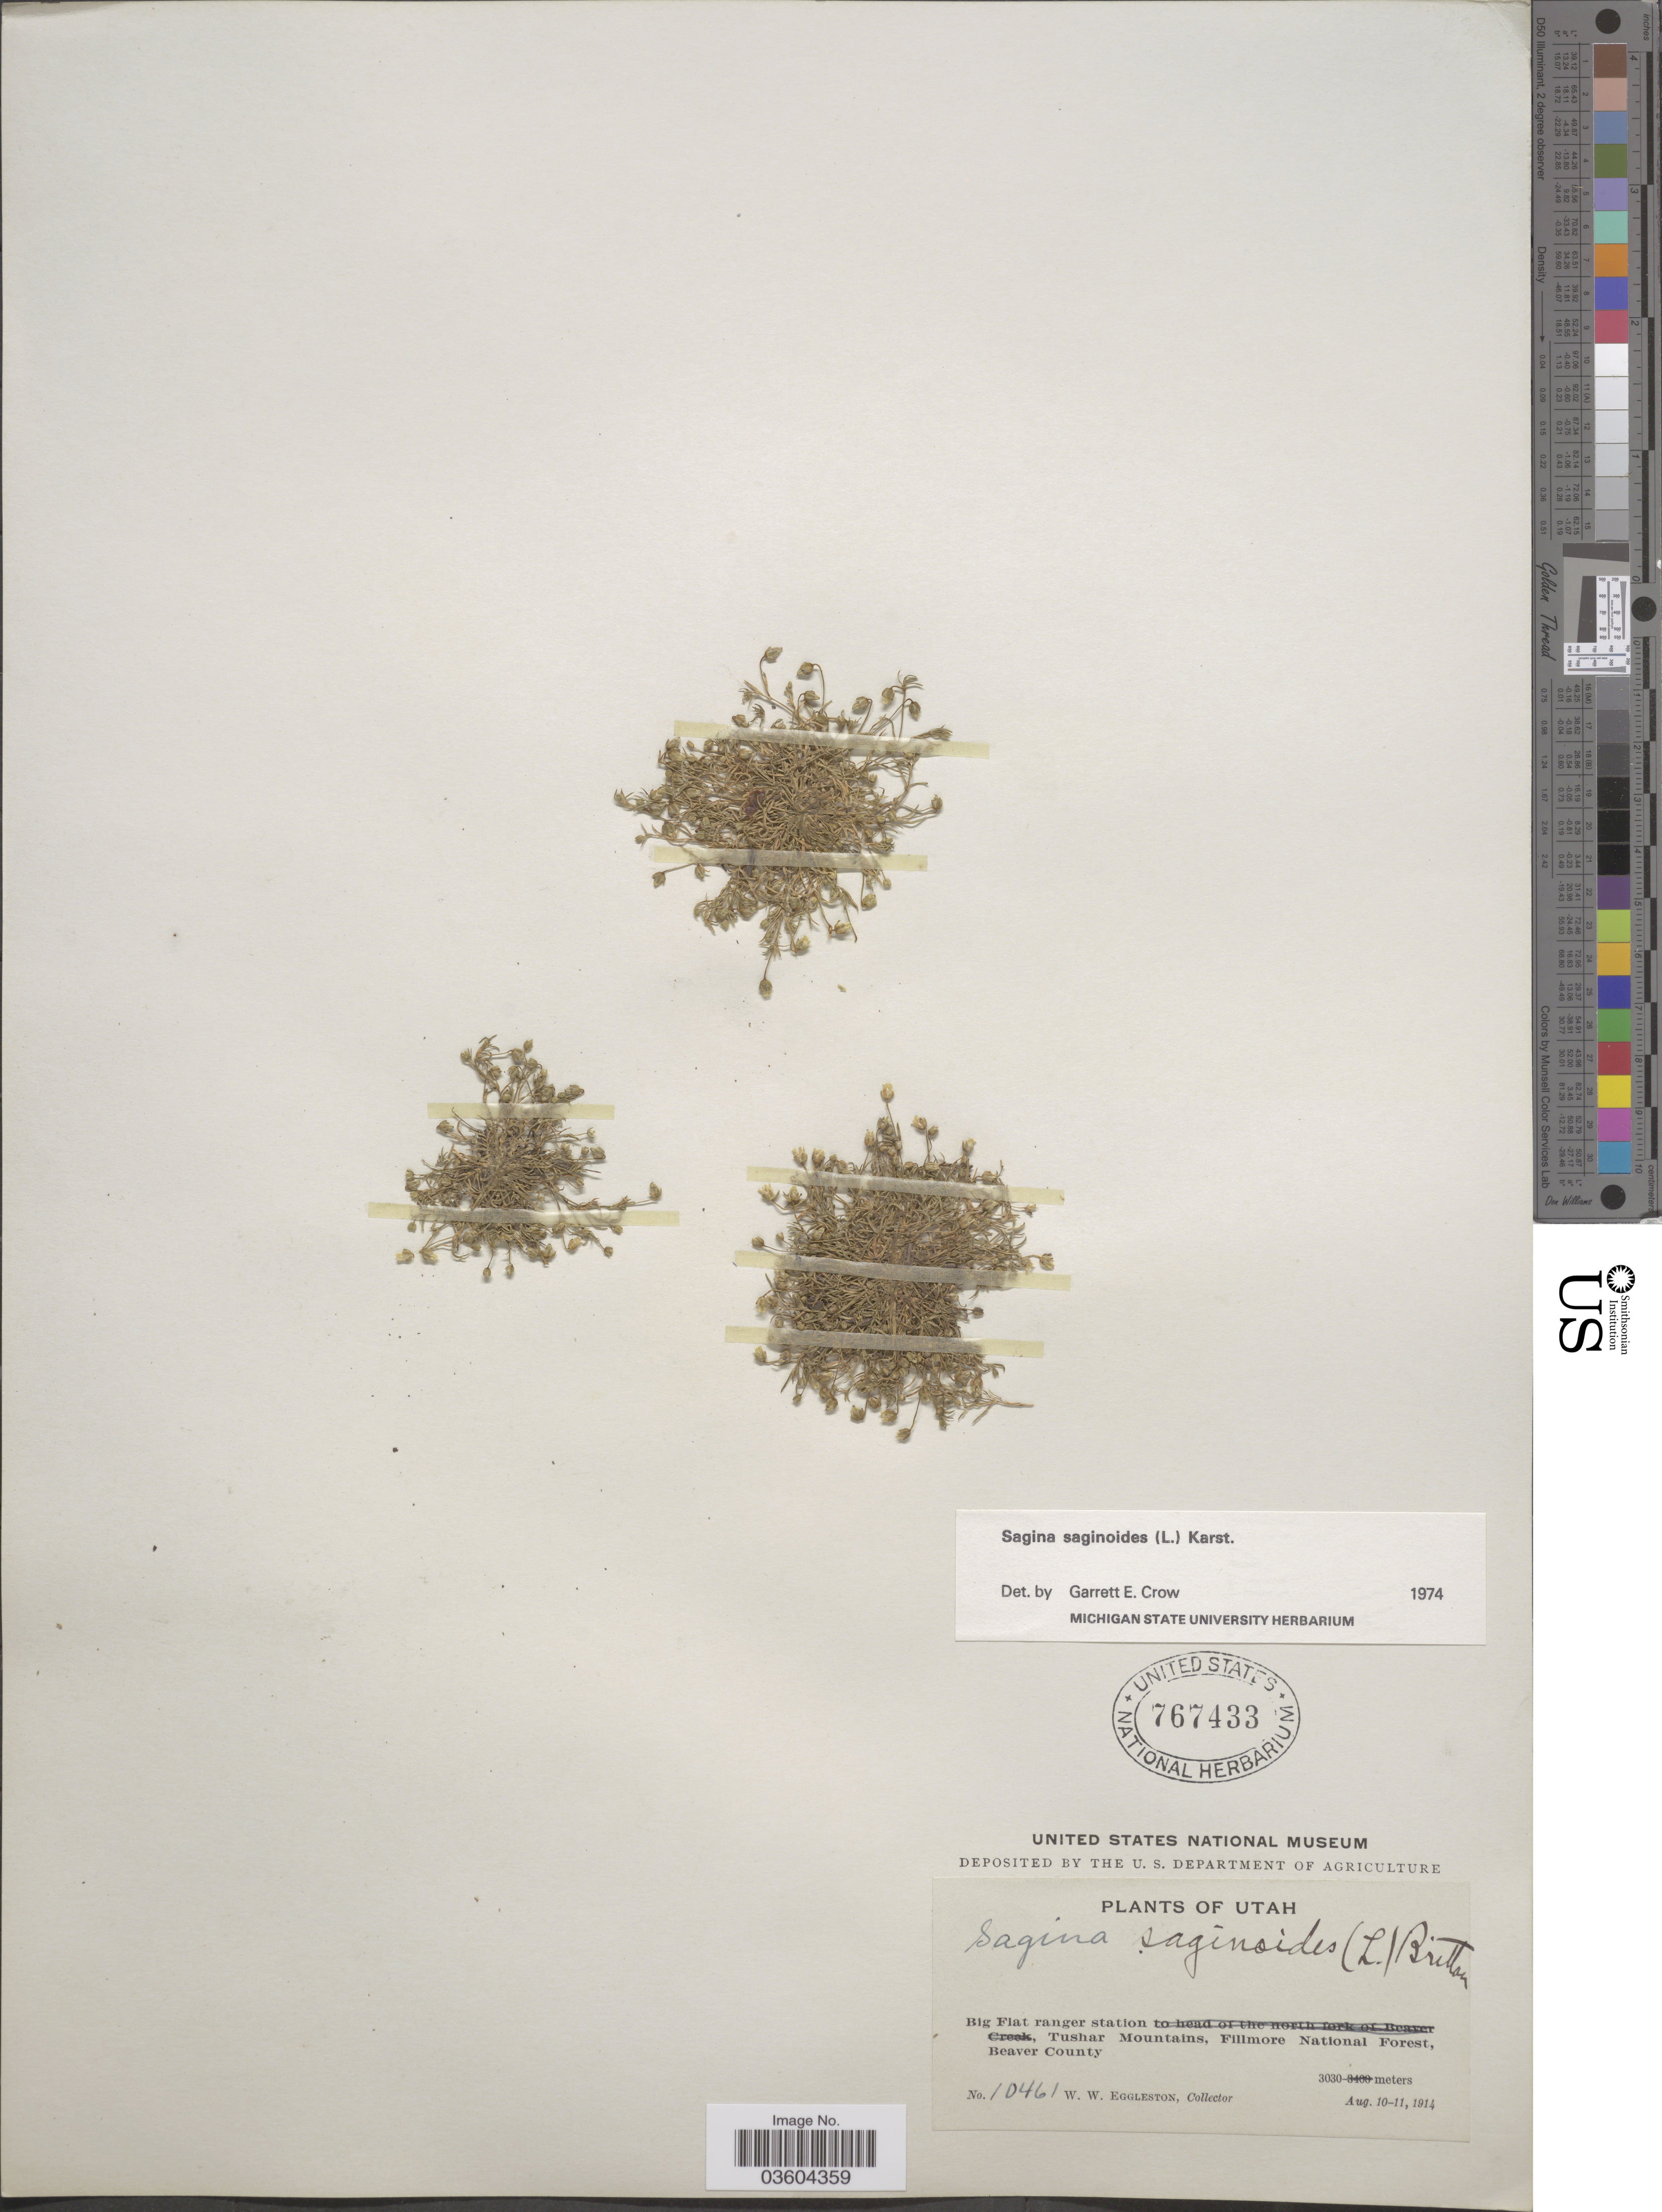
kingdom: Plantae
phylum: Tracheophyta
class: Magnoliopsida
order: Caryophyllales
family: Caryophyllaceae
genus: Sagina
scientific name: Sagina saginoides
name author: (L.) H. Karst.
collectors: W. W. Eggleston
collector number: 10461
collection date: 1914-08-10/1914-08-11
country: United States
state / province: Utah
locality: Big Flat ranger station, Tushar Mountains, Fillmore National Forest, Beaver County.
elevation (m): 3030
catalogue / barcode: US 767433